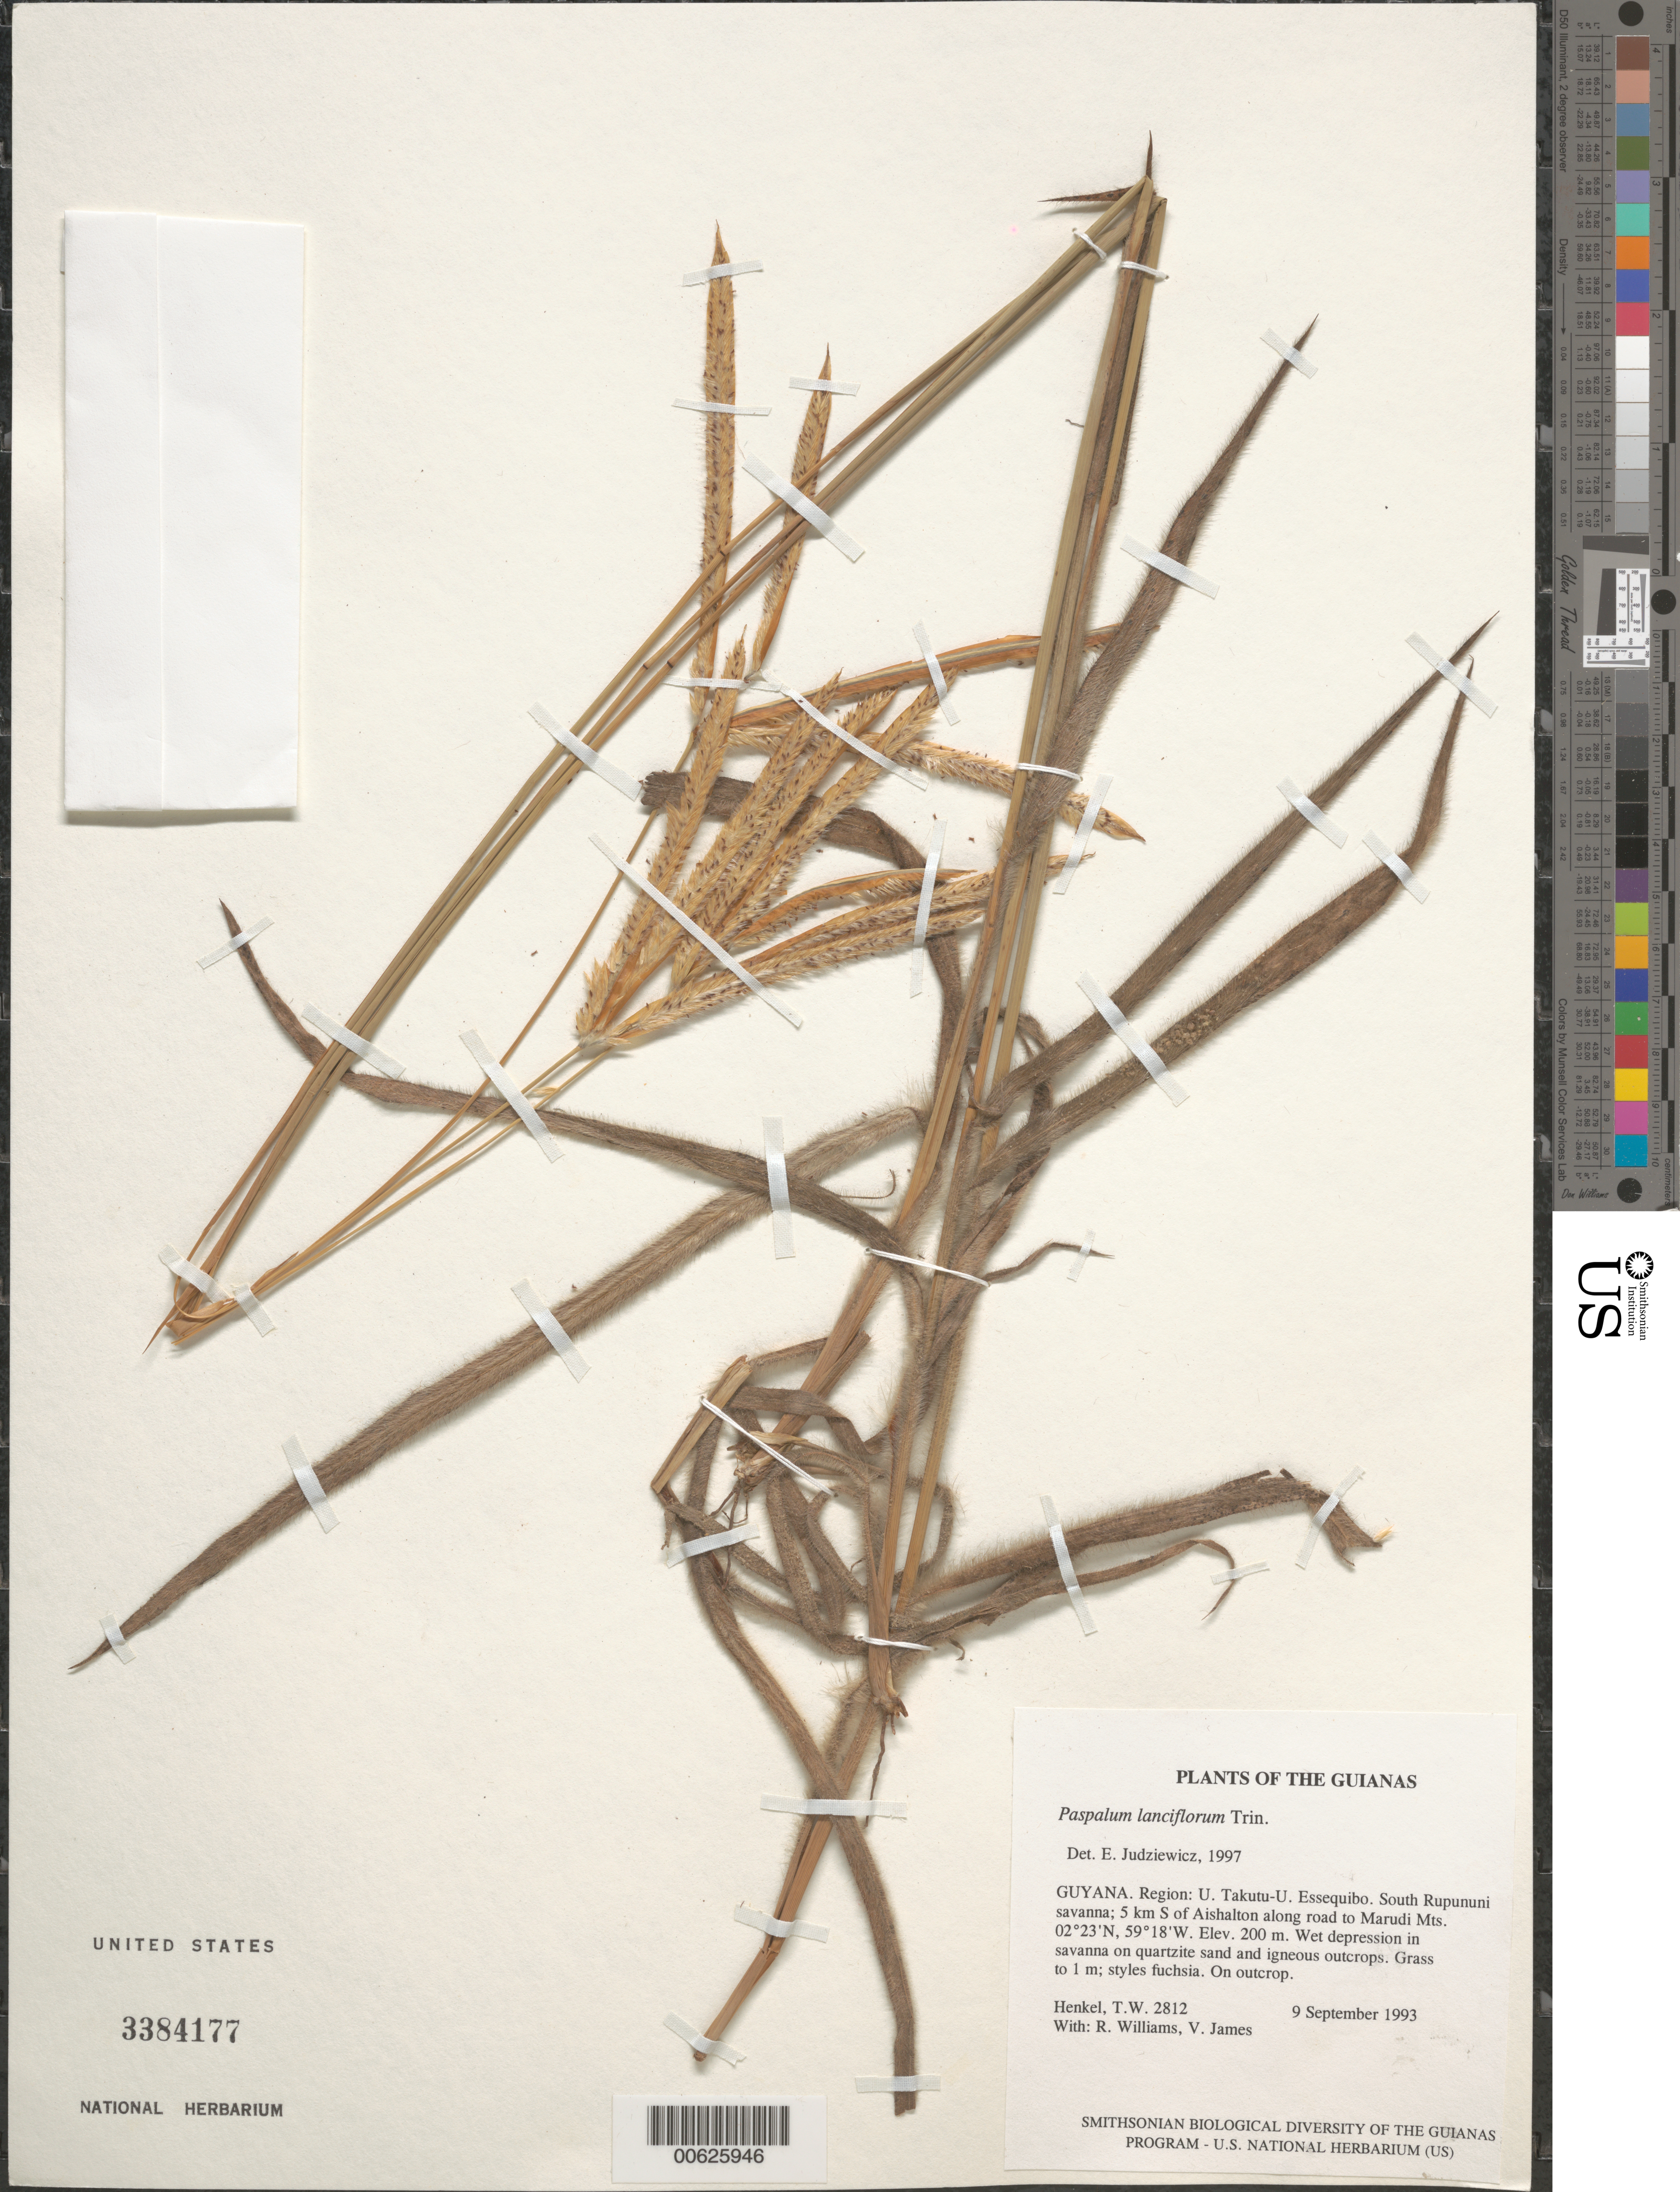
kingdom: Plantae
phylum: Tracheophyta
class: Liliopsida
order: Poales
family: Poaceae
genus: Paspalum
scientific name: Paspalum lanciflorum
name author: Trin.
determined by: Judziewicz, E. J.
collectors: T. Henkel, R. Williams & V. James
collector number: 2812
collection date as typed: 9 September 1993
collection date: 1993-09-09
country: Guyana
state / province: U. Takutu-U. Essequibo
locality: South Rupununi savanna; 5 km S of Aishalton along road to Marudi Mts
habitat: Wet depression in savanna on quartzite sand and igneous outcrops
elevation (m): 200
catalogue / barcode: US 3384177